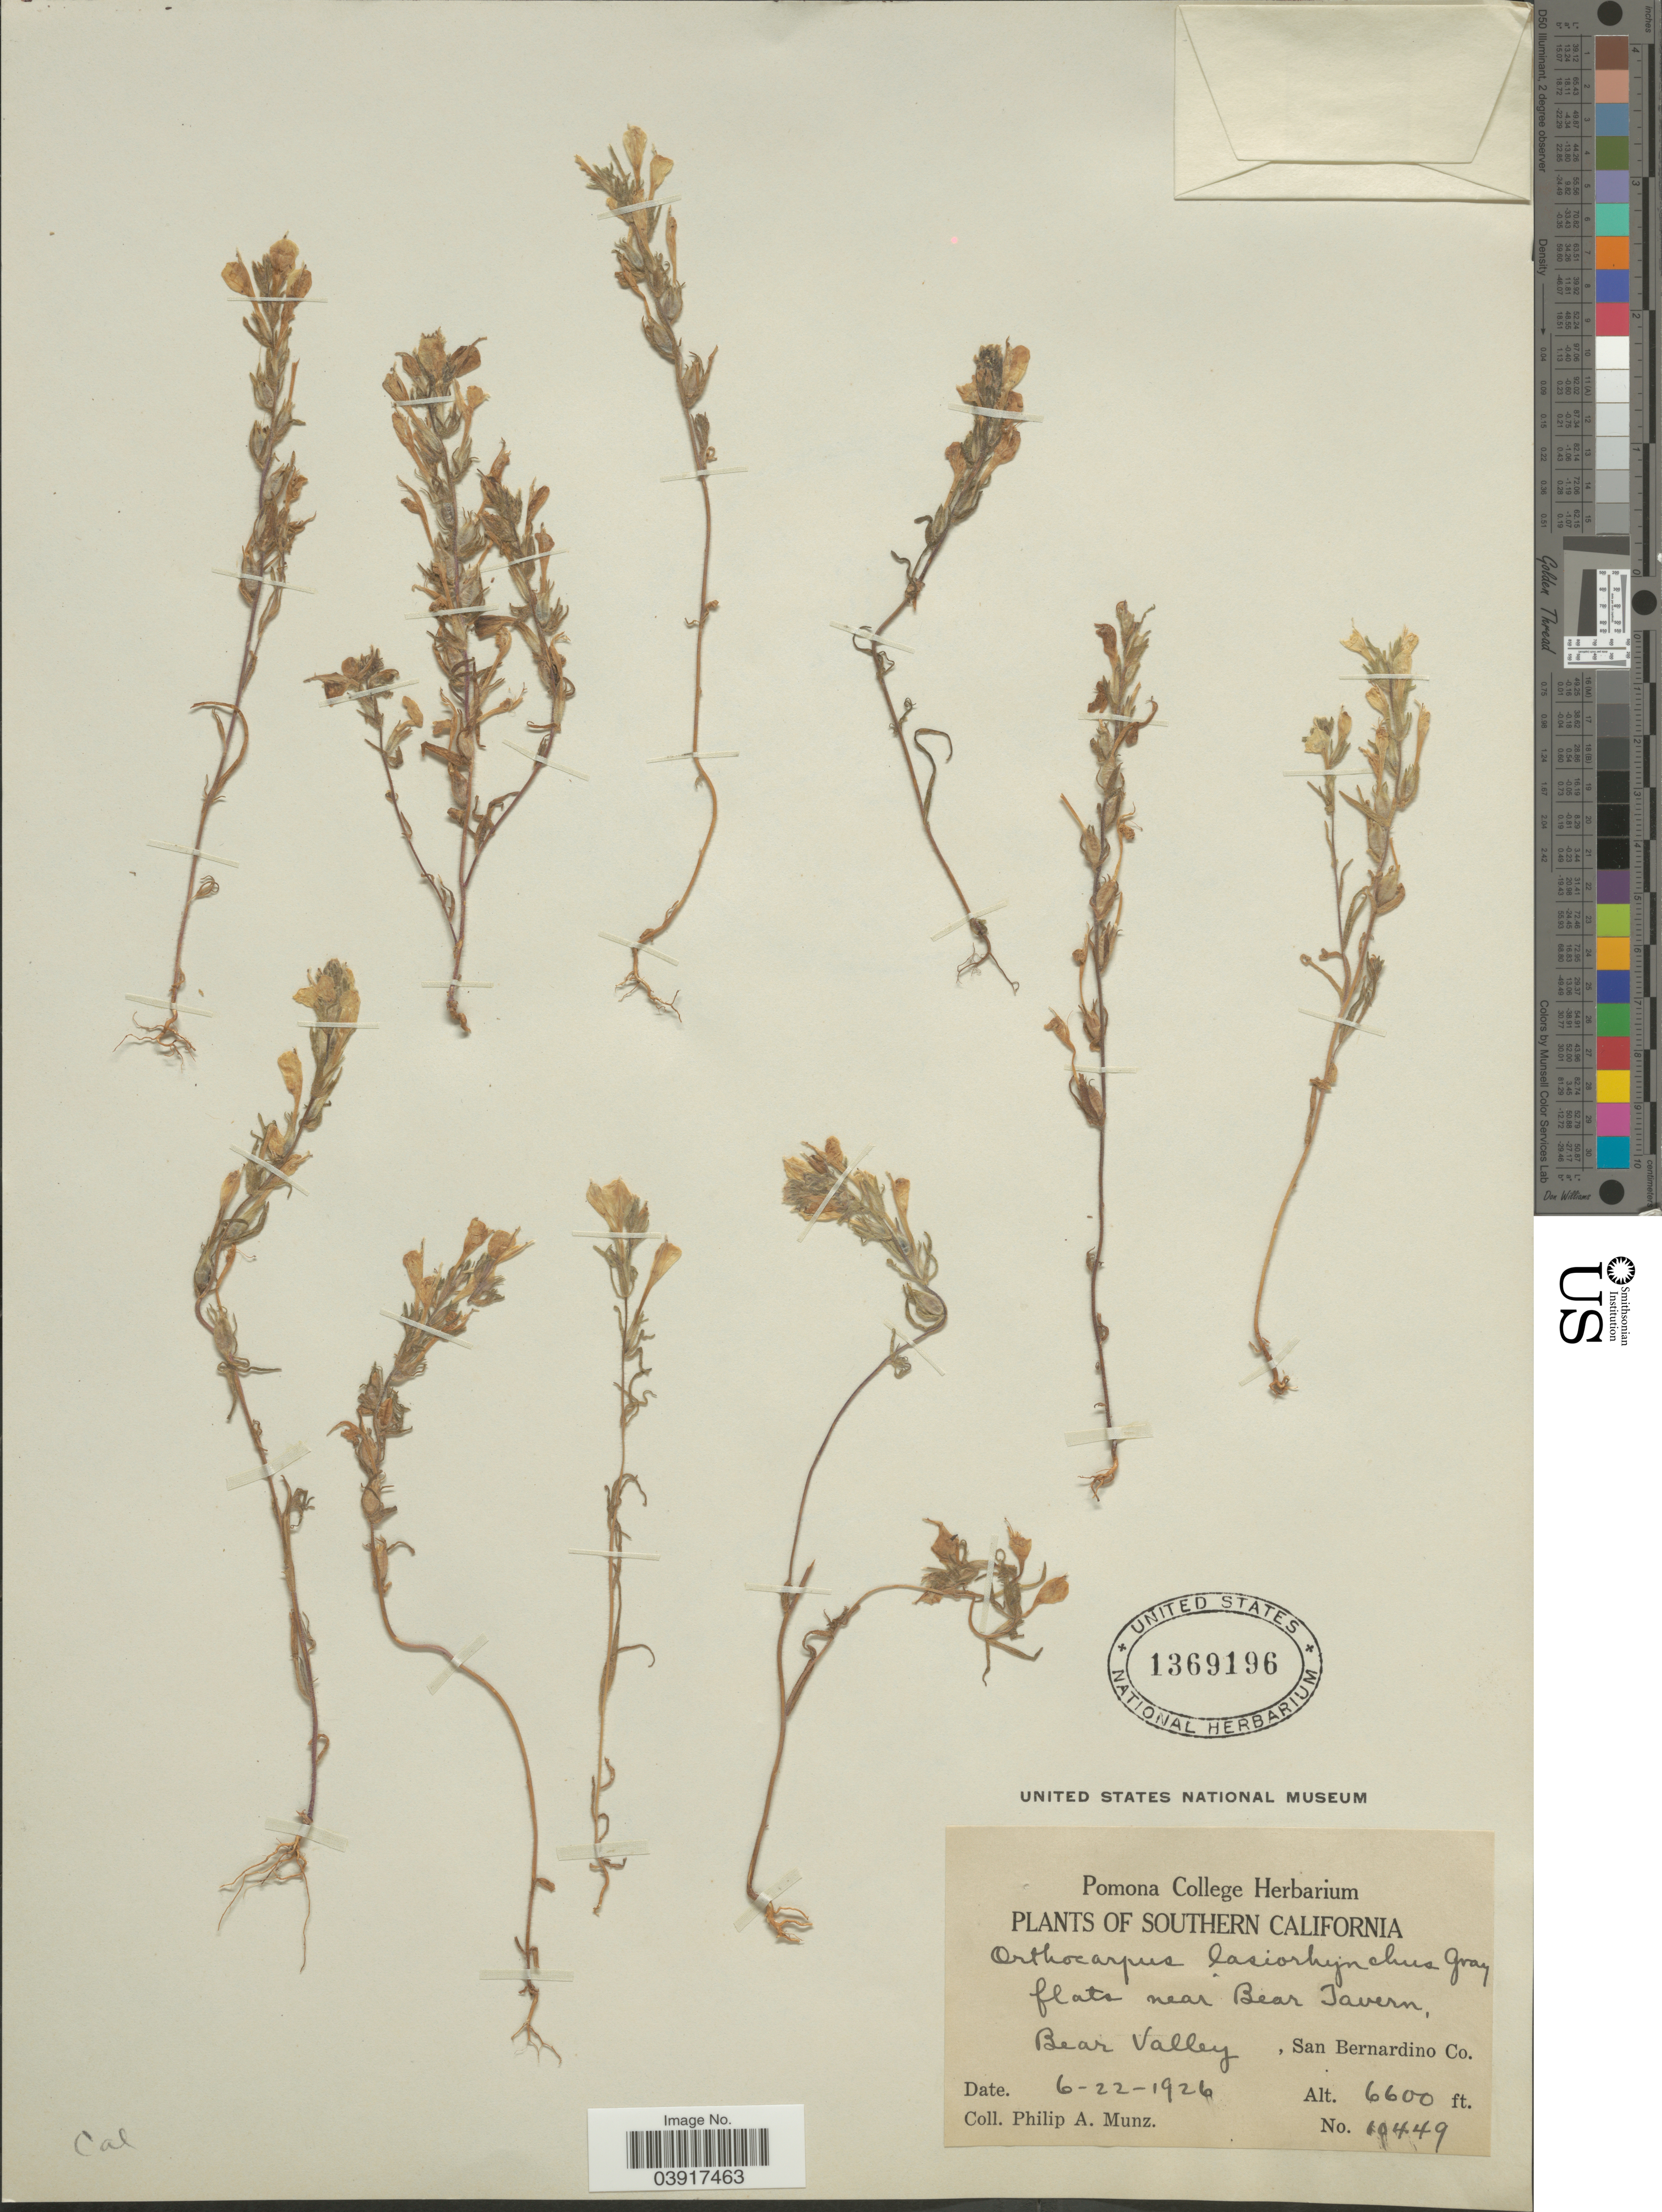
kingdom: Plantae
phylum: Tracheophyta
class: Magnoliopsida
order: Lamiales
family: Orobanchaceae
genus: Orthocarpus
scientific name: Orthocarpus lasiorhynchus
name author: A. Gray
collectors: P. A. Munz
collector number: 10449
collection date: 1926-06-22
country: United States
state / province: California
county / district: San Bernardino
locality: Southern California. Flats near Bear Tavern, Bear Valley, San Bernardino Co.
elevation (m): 2012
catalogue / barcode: US 1369196